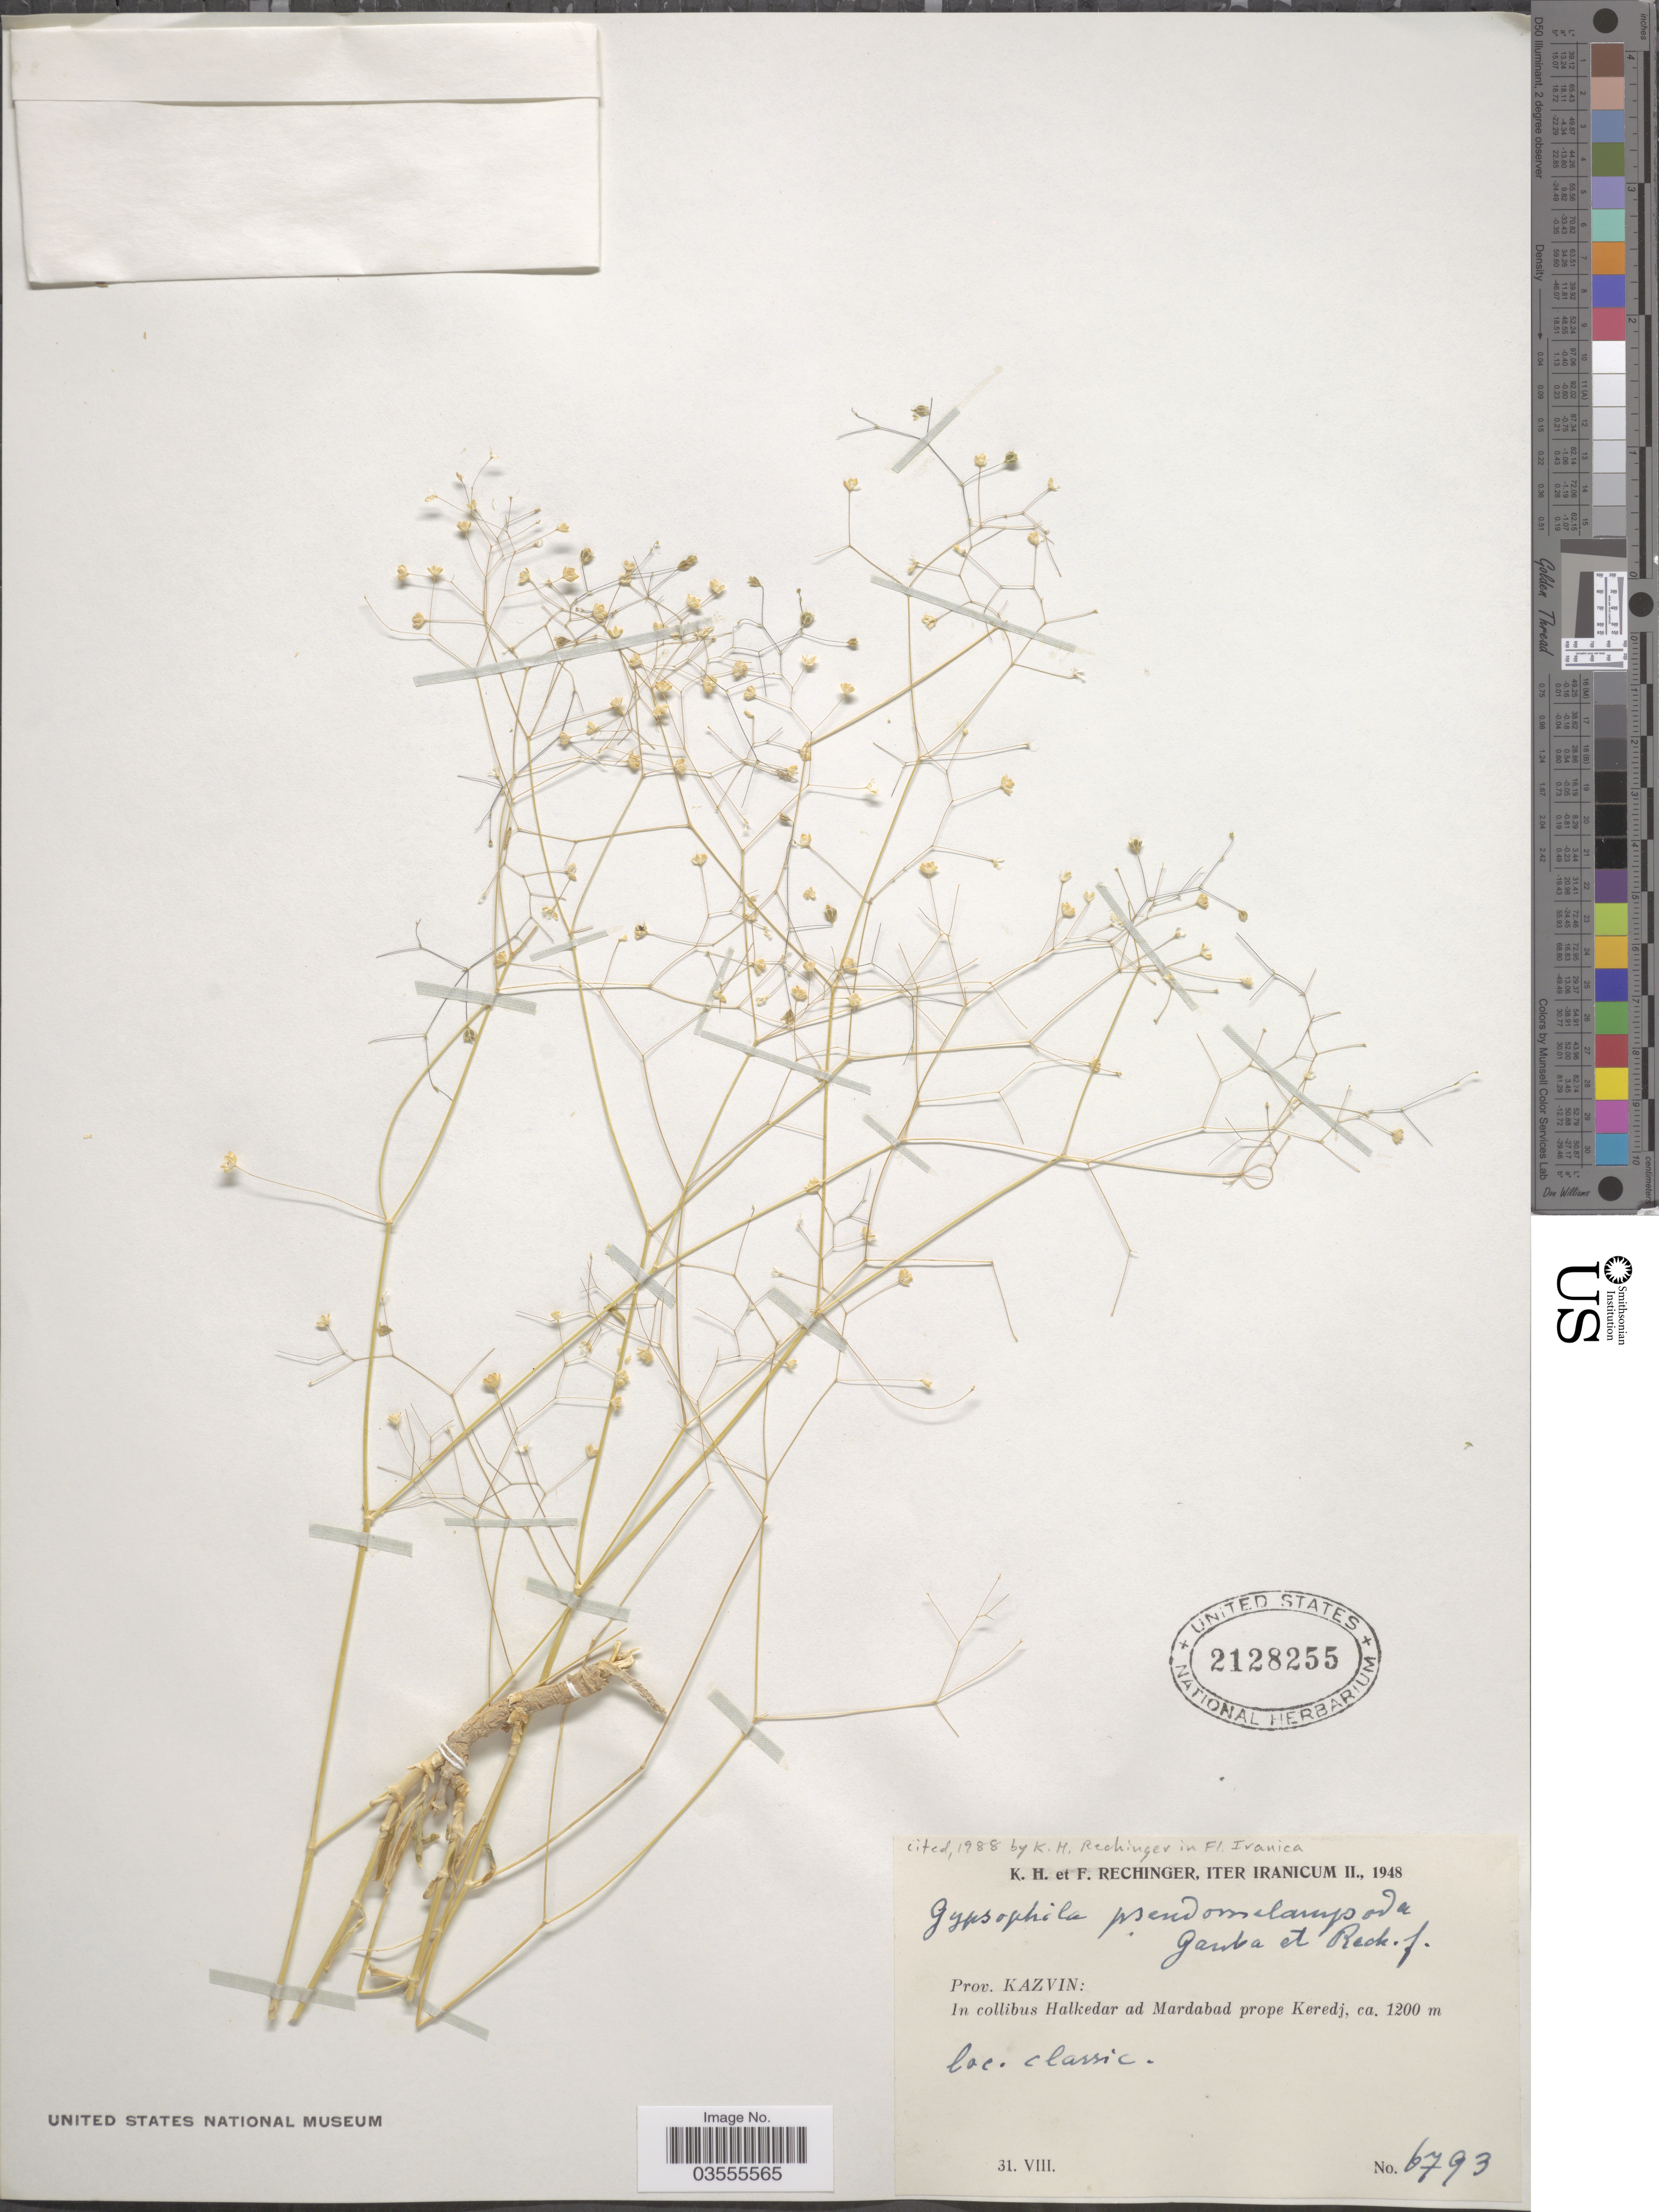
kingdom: Plantae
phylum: Tracheophyta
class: Magnoliopsida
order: Caryophyllales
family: Caryophyllaceae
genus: Gypsophila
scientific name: Gypsophila pseudomelampoda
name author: Gauba & Rech. f.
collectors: K. H. Rechinger & F. Rechinger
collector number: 6793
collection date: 1948-08-31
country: Iran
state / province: Qazvin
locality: Prov. Kazvin: In collibus Halkedar ad Mardabad prope Keredj.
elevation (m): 1200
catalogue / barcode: US 2128255